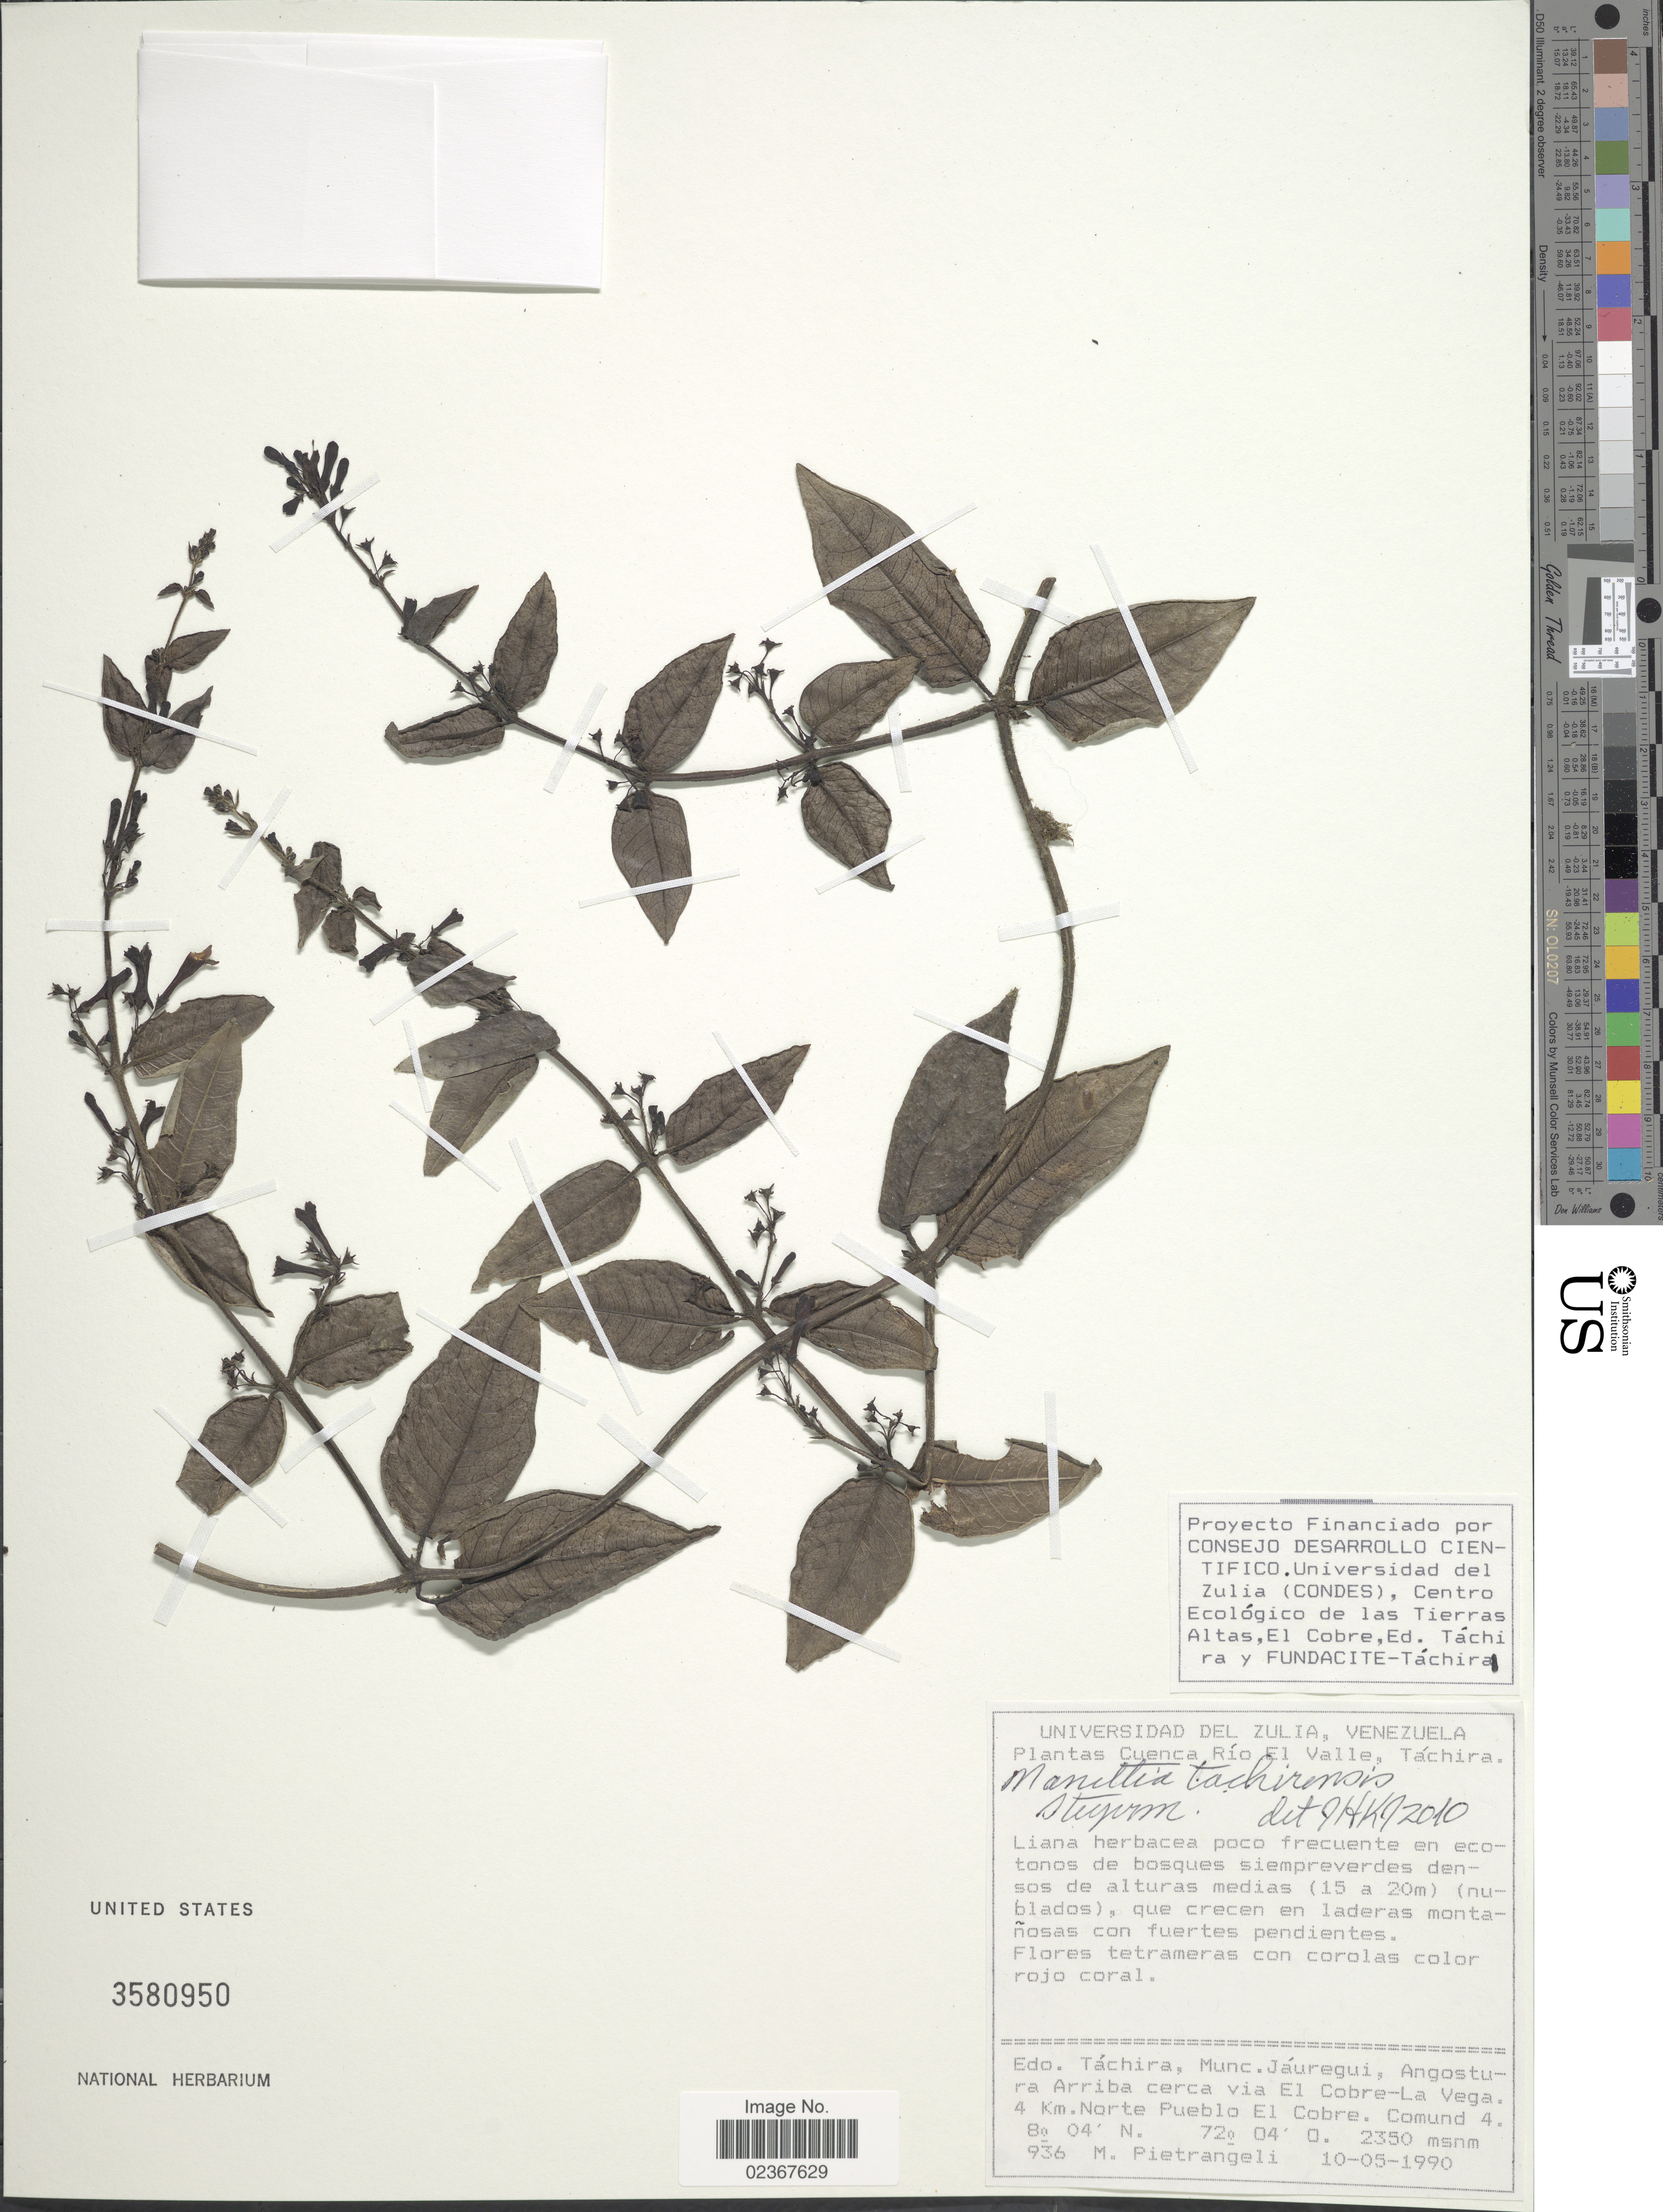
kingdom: Plantae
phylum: Tracheophyta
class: Magnoliopsida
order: Gentianales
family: Rubiaceae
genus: Manettia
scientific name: Manettia tachirensis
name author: Steyerm.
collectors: M. Pietrangeli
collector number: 936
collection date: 1990-05-10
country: Venezuela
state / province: Tachira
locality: Munc. Jáuregui, Angostura Arriba cerca via El Cobre-La vega, 4 Km Norte Pueblo El Cobre, Comund 4.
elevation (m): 2350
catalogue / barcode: US 3580950